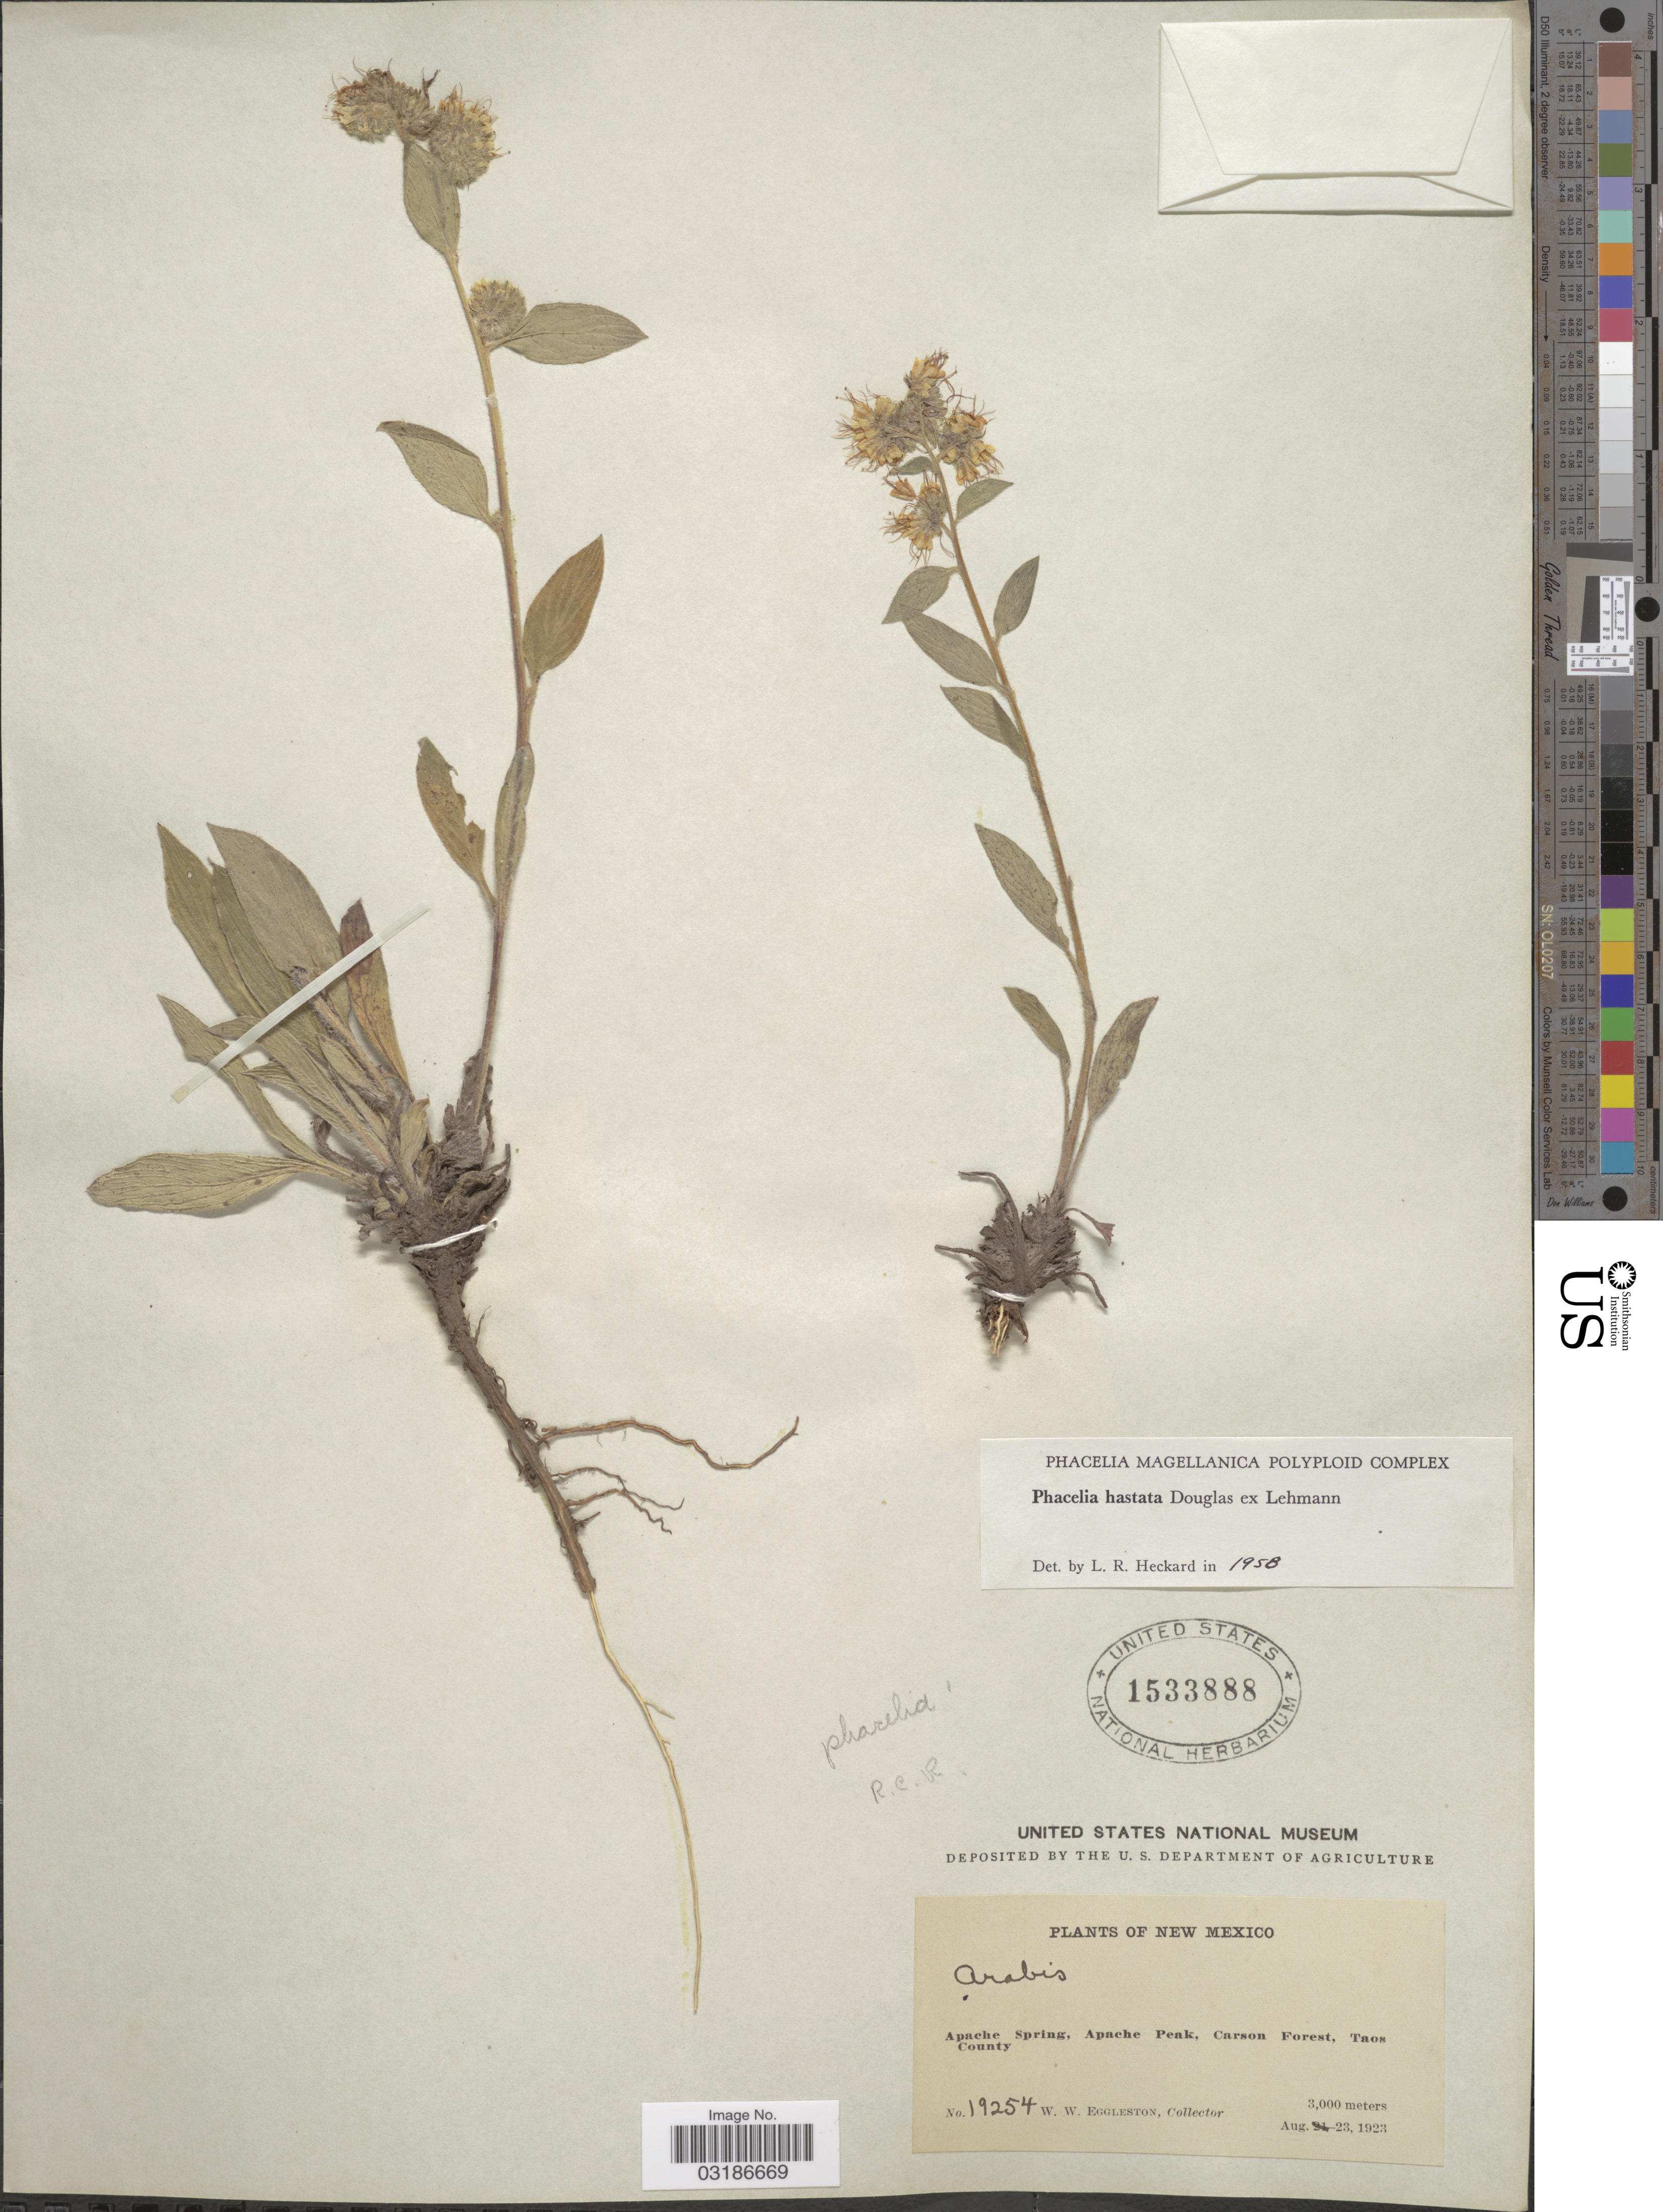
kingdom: Plantae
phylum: Tracheophyta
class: Magnoliopsida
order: Boraginales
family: Hydrophyllaceae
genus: Phacelia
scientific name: Phacelia hastata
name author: Douglas ex Lehm.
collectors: W. W. Eggleston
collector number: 19254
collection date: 1923-08-23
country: United States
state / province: New Mexico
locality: Apache Spring, Apache Peak, Carson Forest, Taos County.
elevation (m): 3000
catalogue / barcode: US 1533888